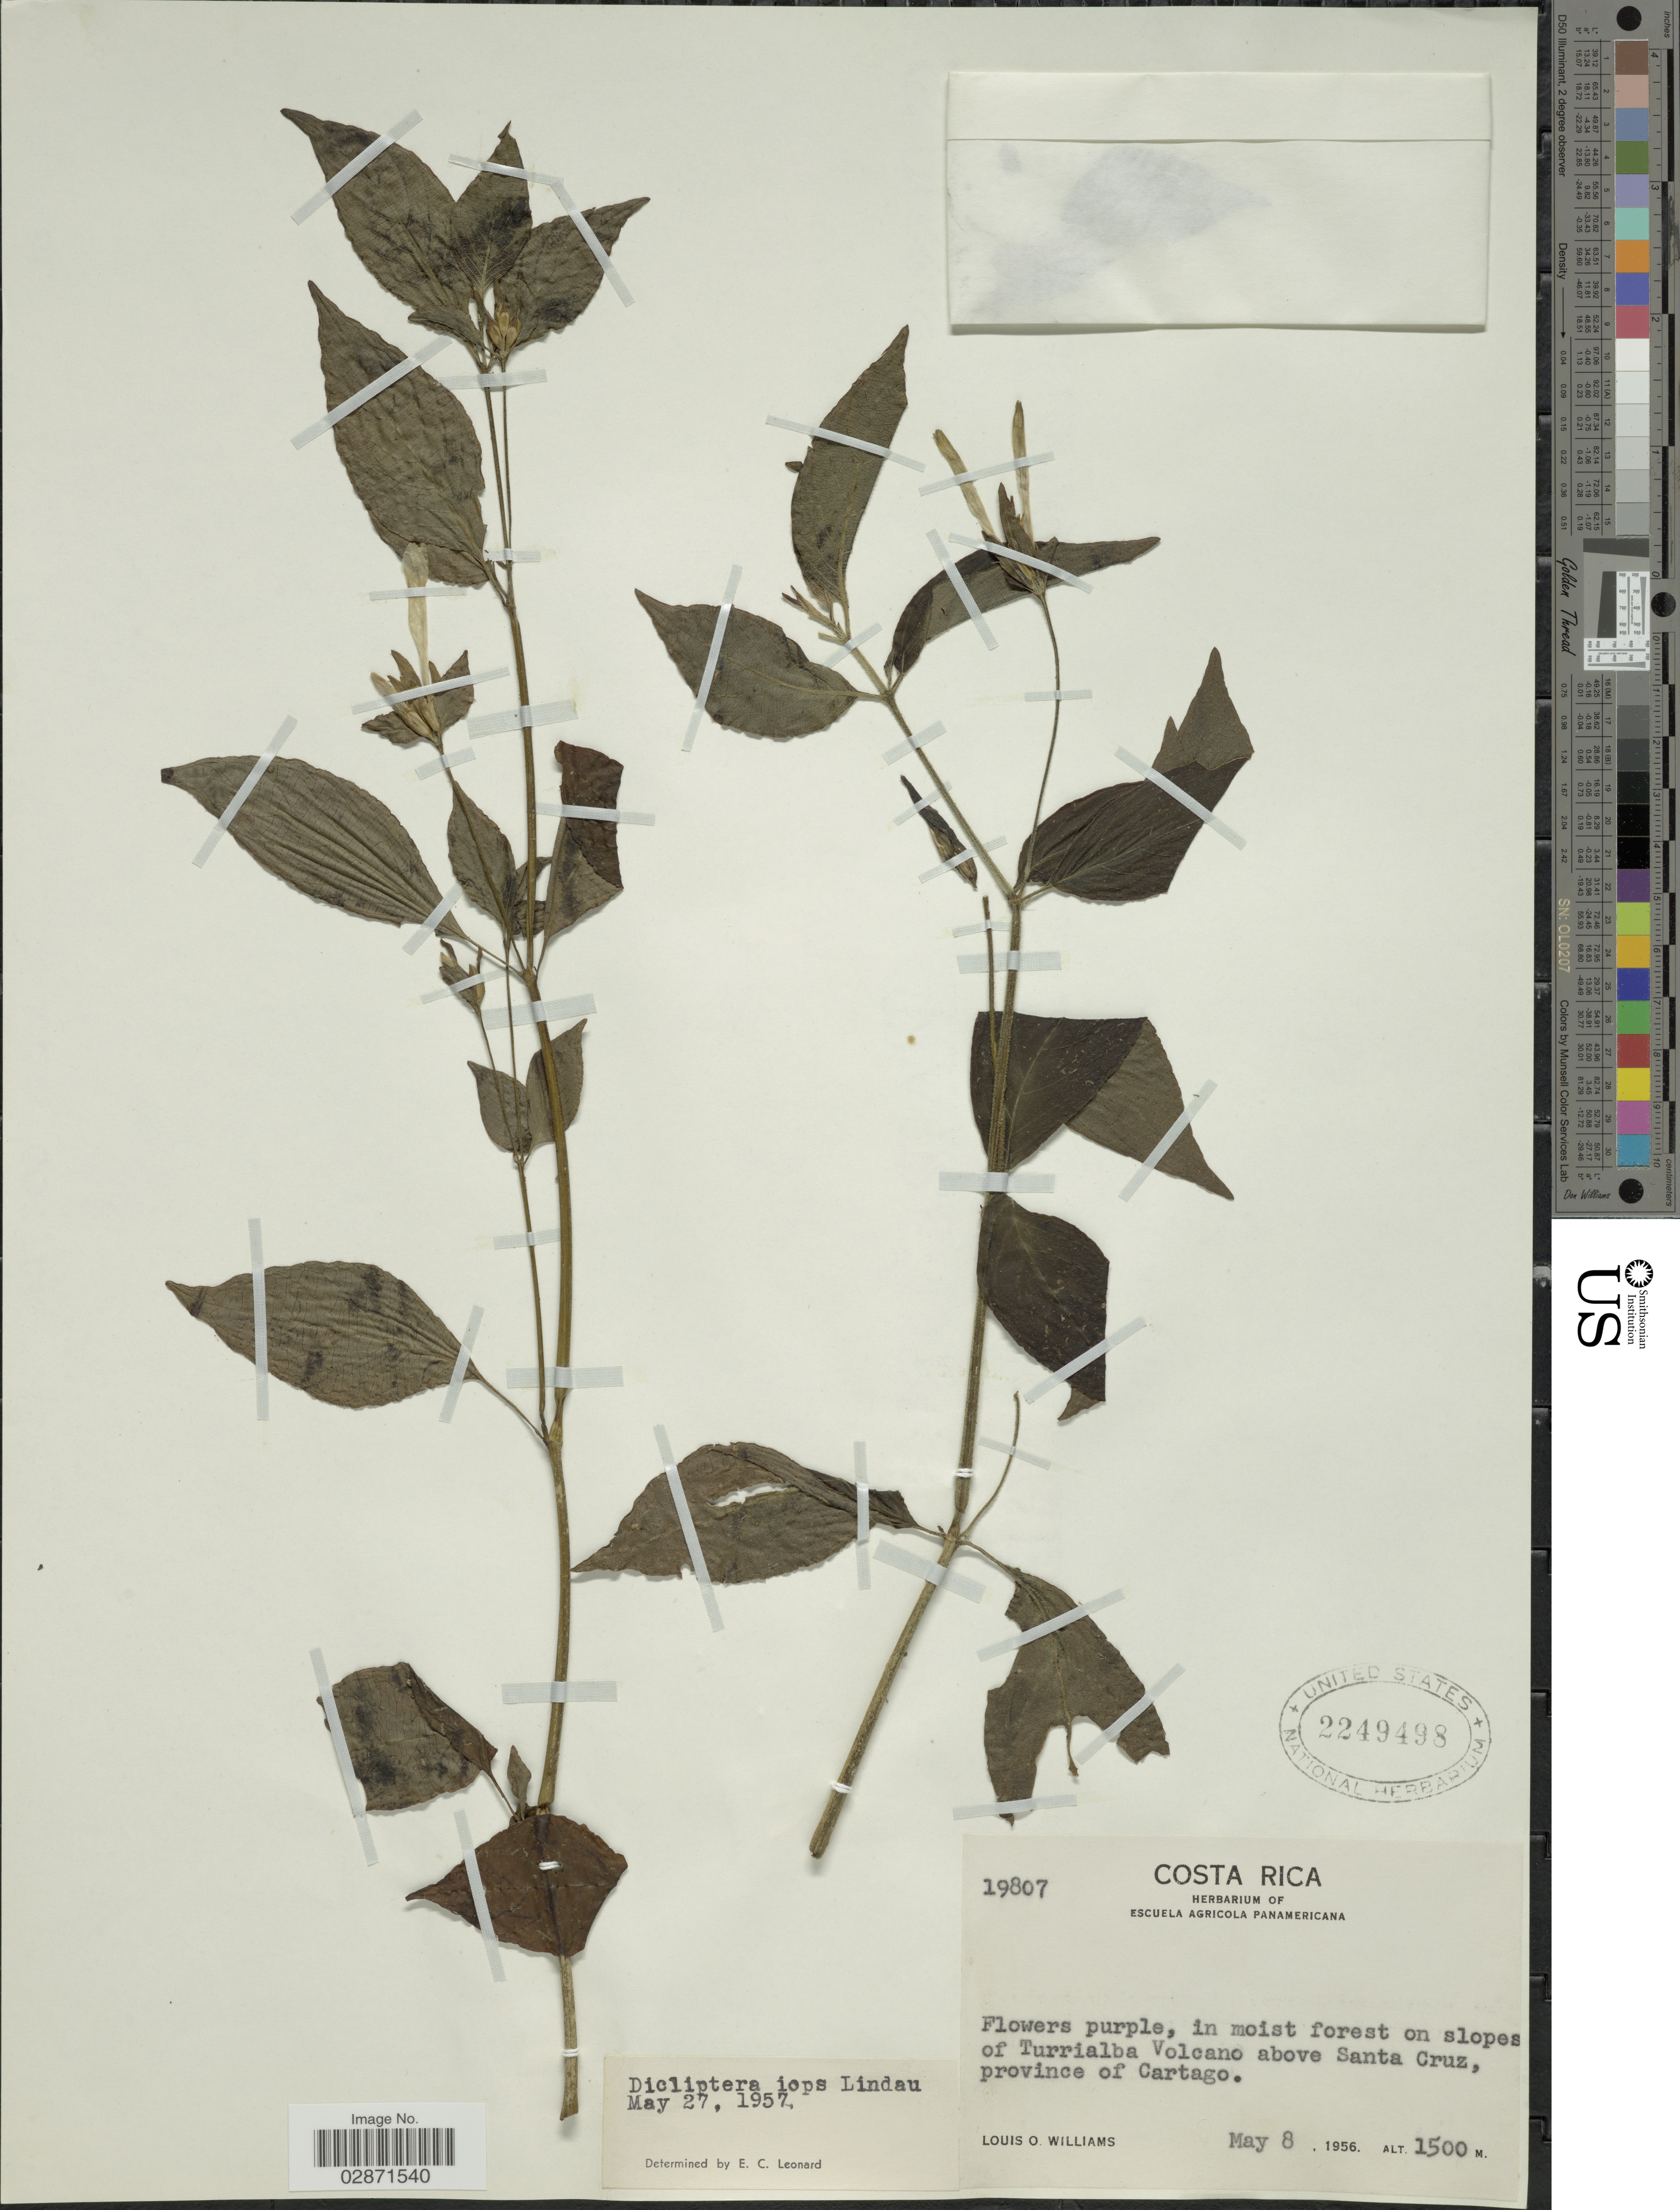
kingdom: Plantae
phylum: Tracheophyta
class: Magnoliopsida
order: Lamiales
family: Acanthaceae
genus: Dicliptera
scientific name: Dicliptera iopus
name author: Lindau in Pittier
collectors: L. O. Williams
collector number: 19807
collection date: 1956-05-08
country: Costa Rica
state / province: Cartago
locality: In moist forest on slopes of Turrialba Volcano above Santa Cruz, province of Cartago.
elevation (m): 1500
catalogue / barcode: US 2249498